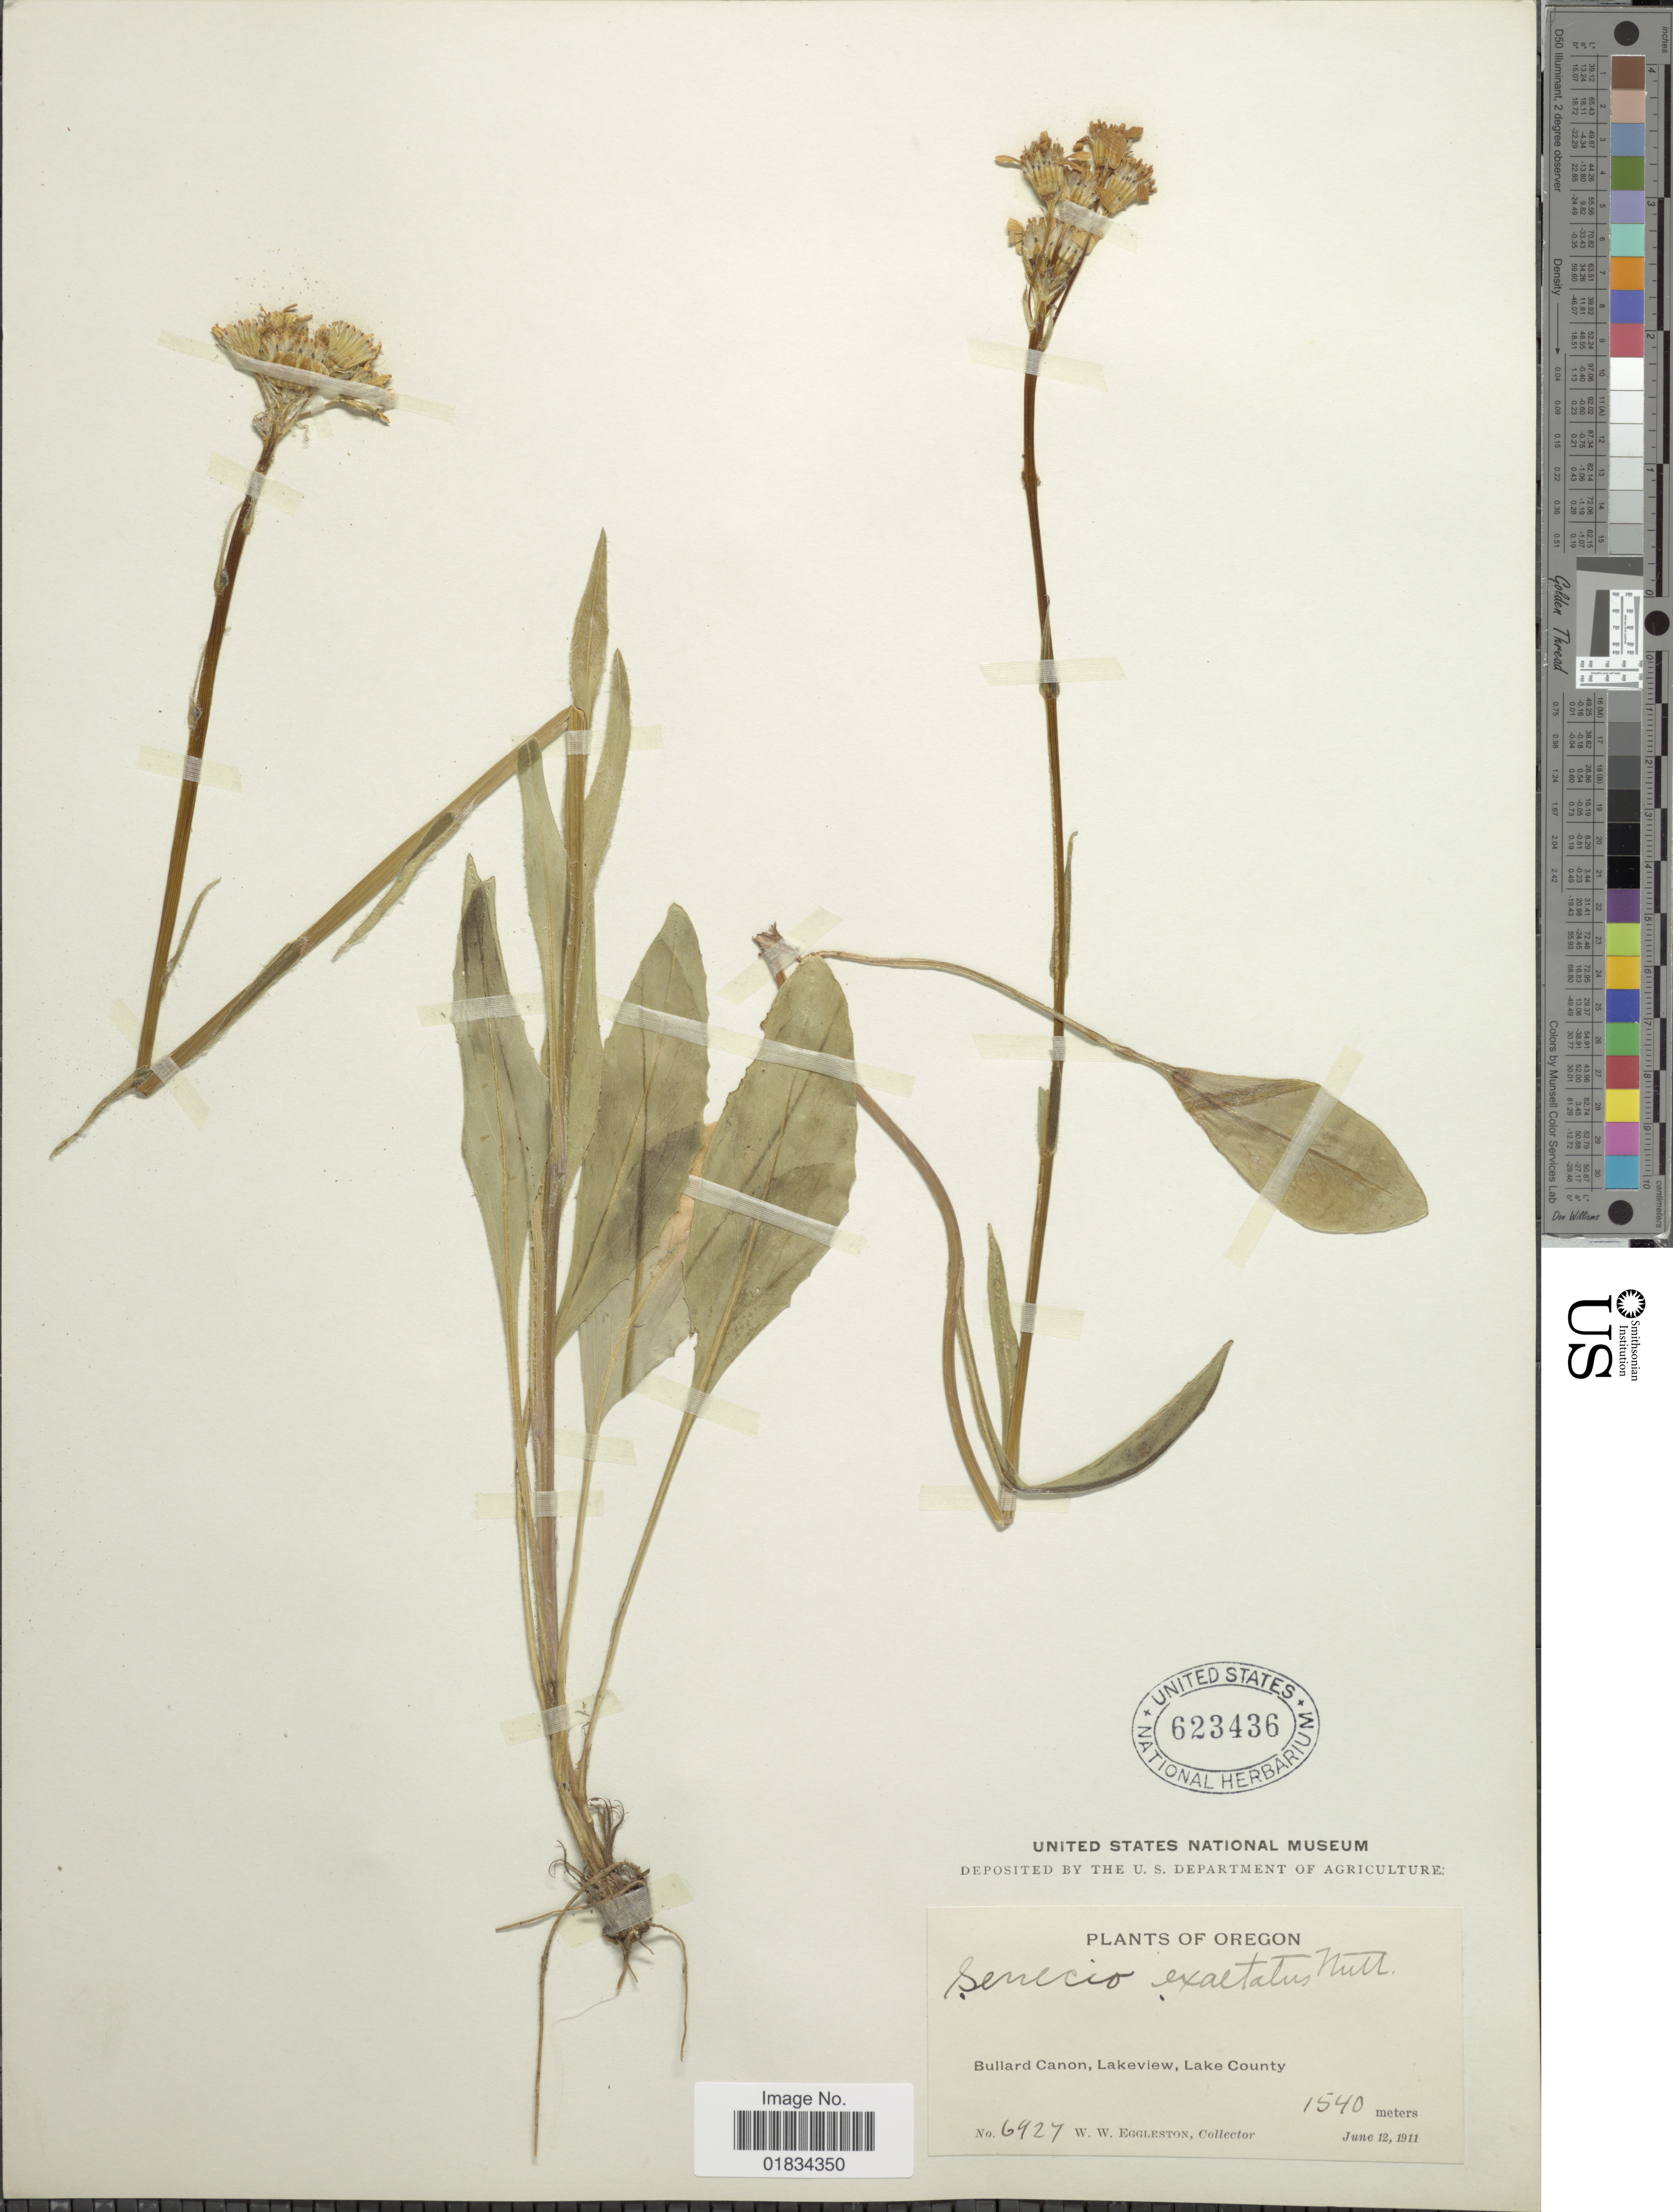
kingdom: Plantae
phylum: Tracheophyta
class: Magnoliopsida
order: Asterales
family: Asteraceae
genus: Senecio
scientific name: Senecio integerrimus var. ochroleucus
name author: (A. Gray) Cronq.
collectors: W. W. Eggleston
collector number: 6927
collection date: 1911-06-12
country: United States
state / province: Oregon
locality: Bullard Canon, Lakeview, Lake County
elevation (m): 1540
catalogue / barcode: US 623436